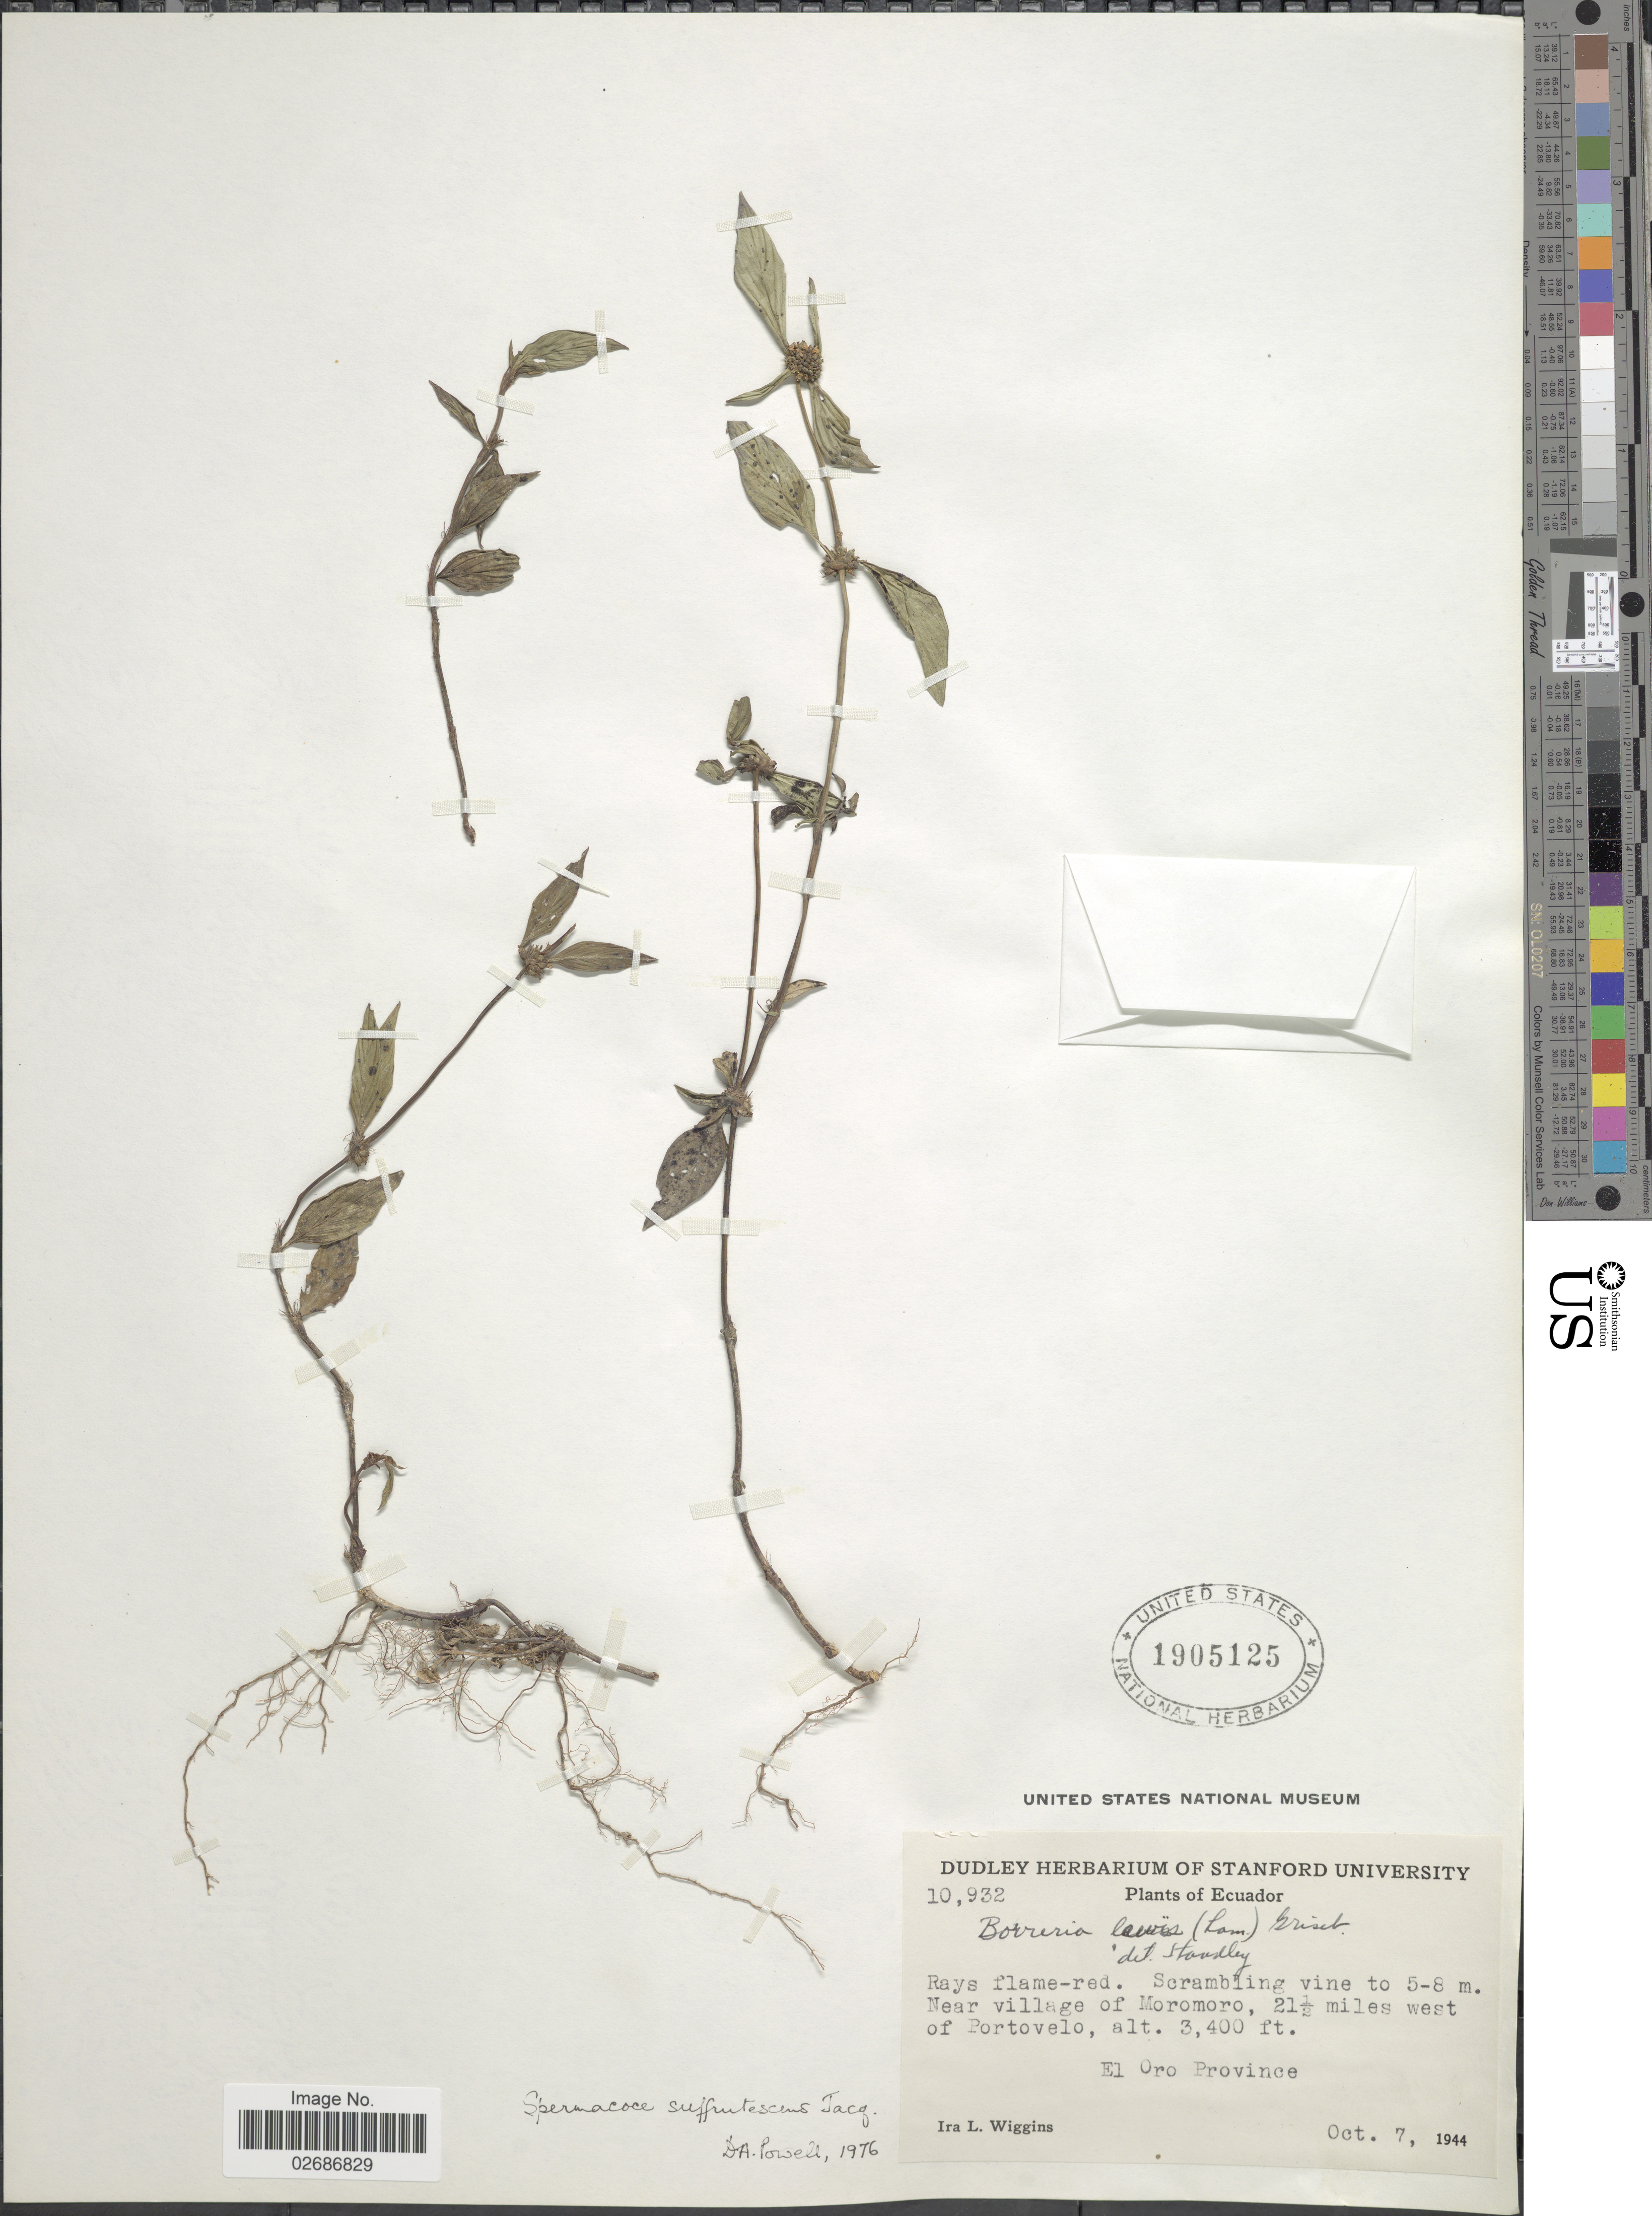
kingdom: Plantae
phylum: Tracheophyta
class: Magnoliopsida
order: Gentianales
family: Rubiaceae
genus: Borreria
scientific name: Borreria remota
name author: (Lam.) Bacigalupo & E.L. Cabral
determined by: Kirkbride, J. H., Jr.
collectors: I. L. Wiggins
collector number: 10932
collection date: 1944-10-07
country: Ecuador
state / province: El Oro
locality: Near village of Moromor, 21 1/2 miles west of Portovelo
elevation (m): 1036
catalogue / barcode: US 1905125